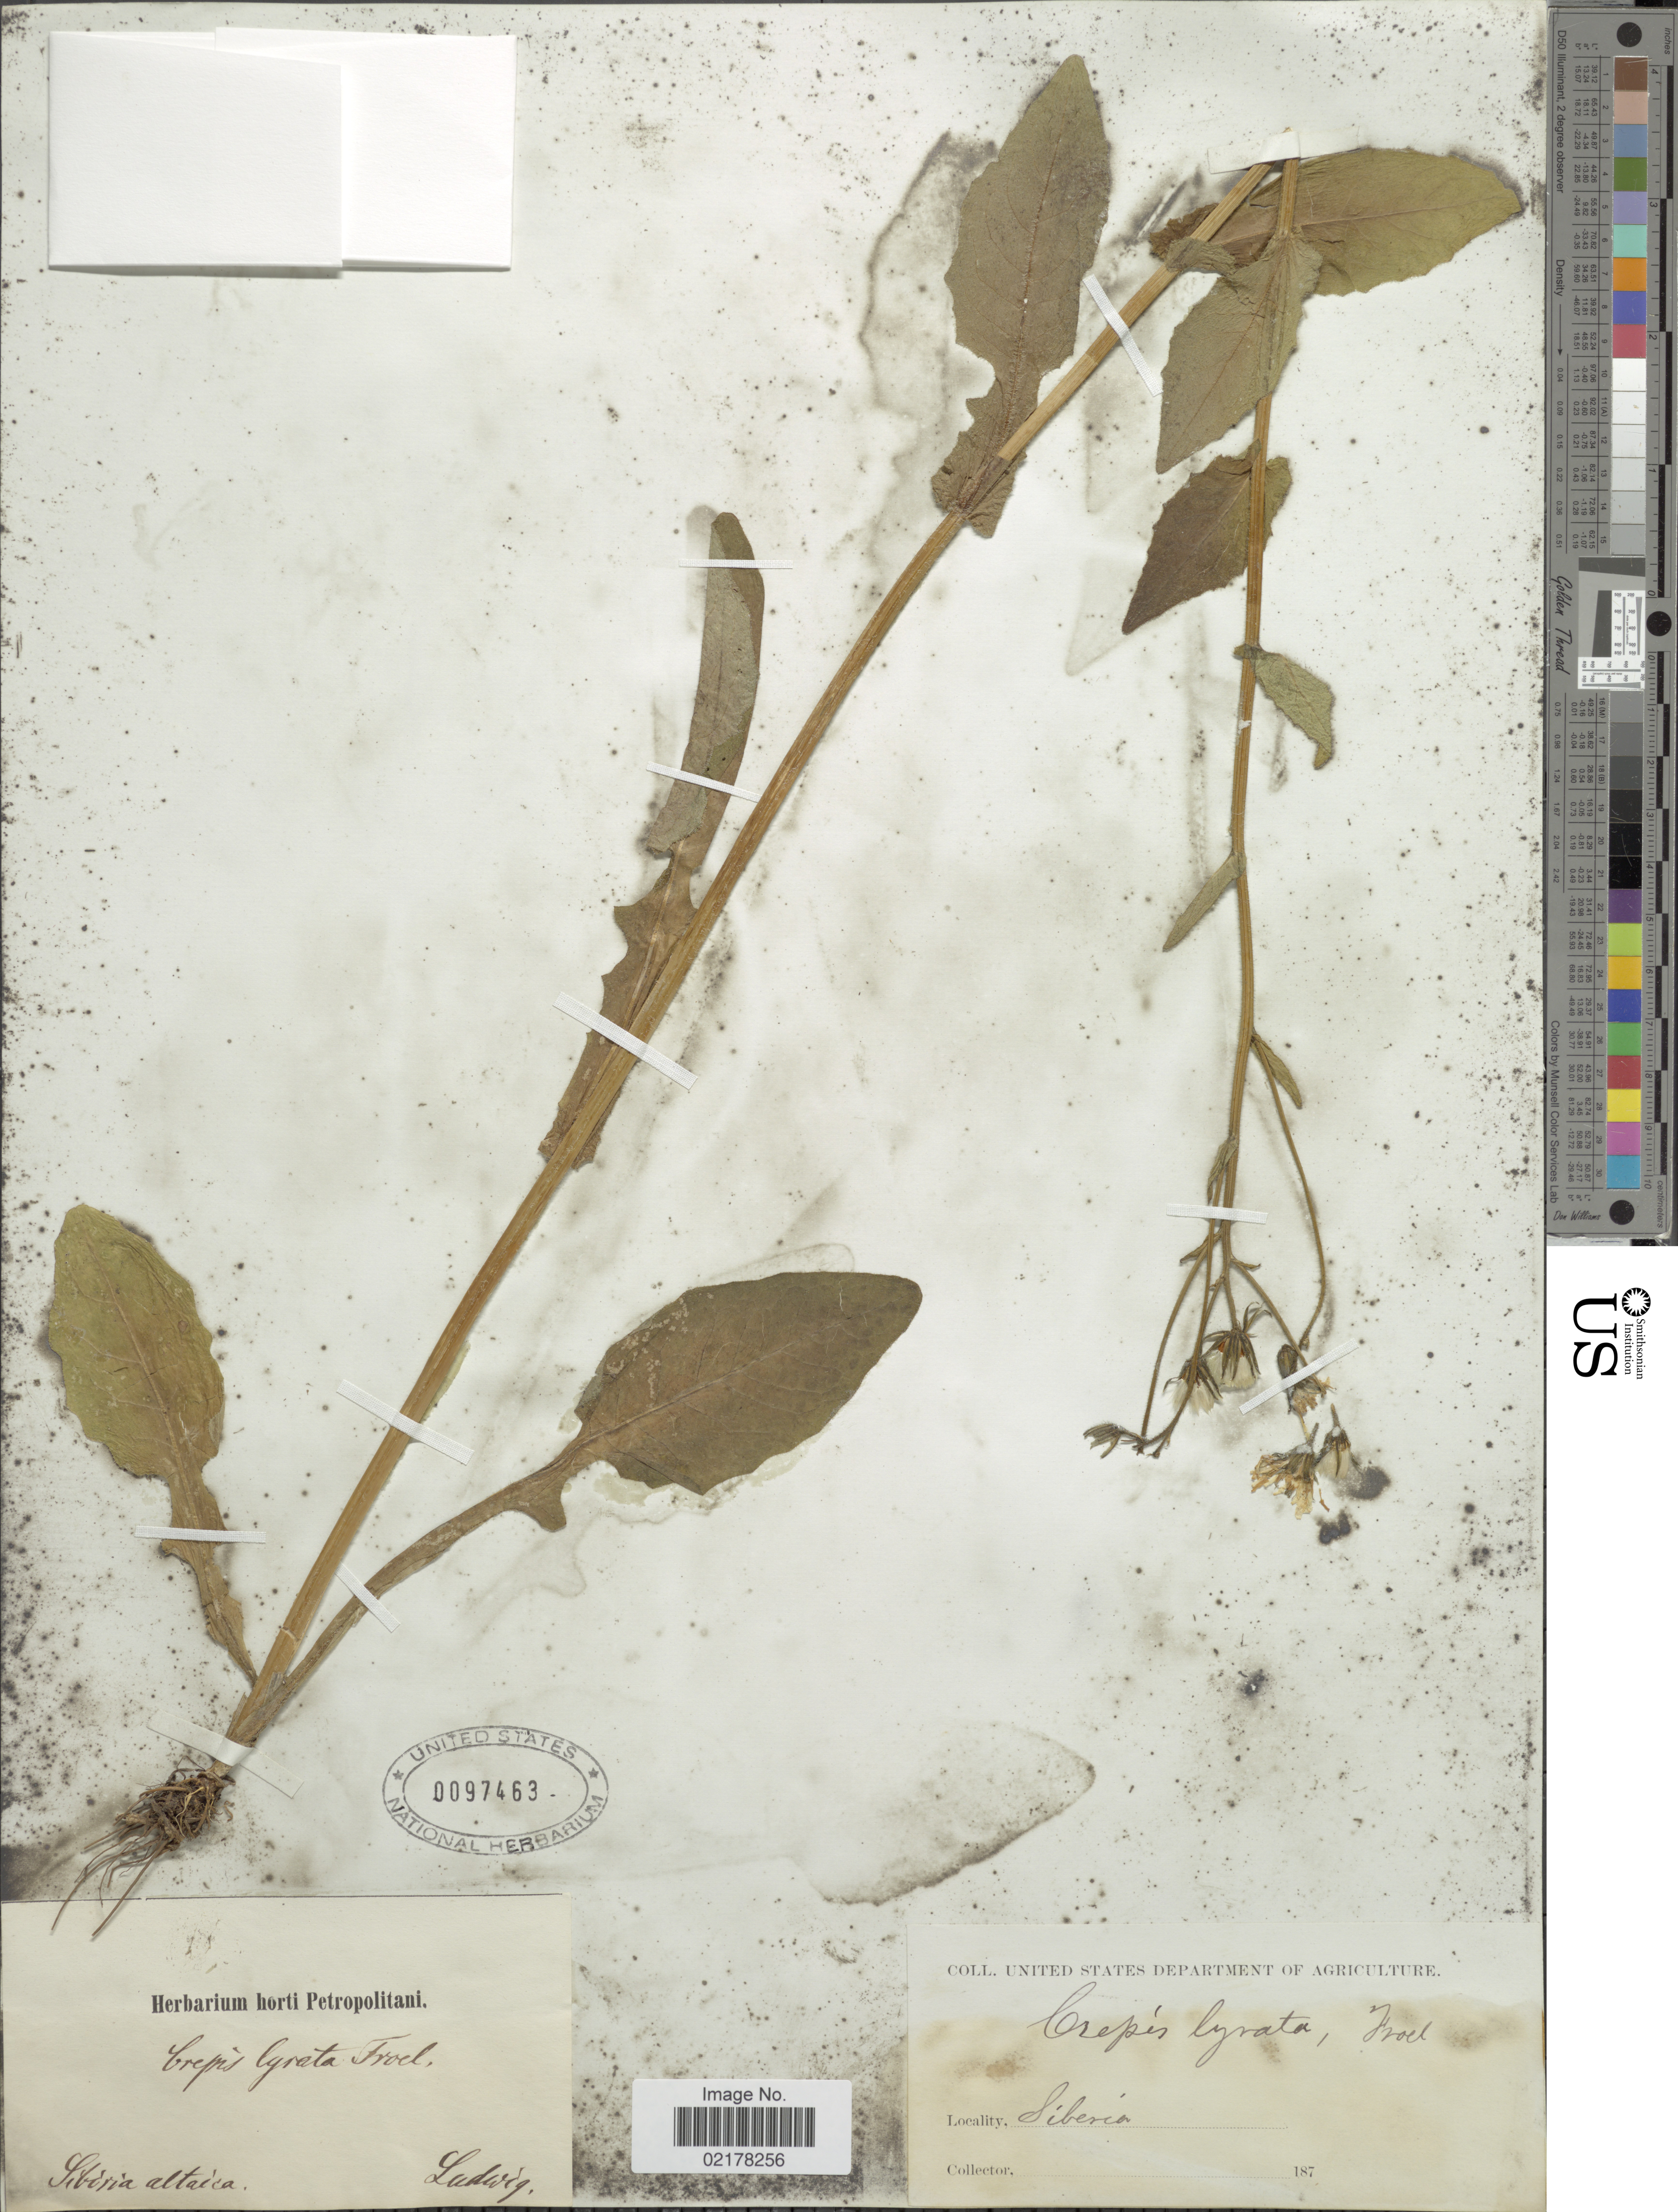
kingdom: Plantae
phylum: Tracheophyta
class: Magnoliopsida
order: Asterales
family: Asteraceae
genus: Crepis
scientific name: Crepis lyrata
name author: (L.) Froel.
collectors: Ludwig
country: Russian Federation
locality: Siberia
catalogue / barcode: US 97463